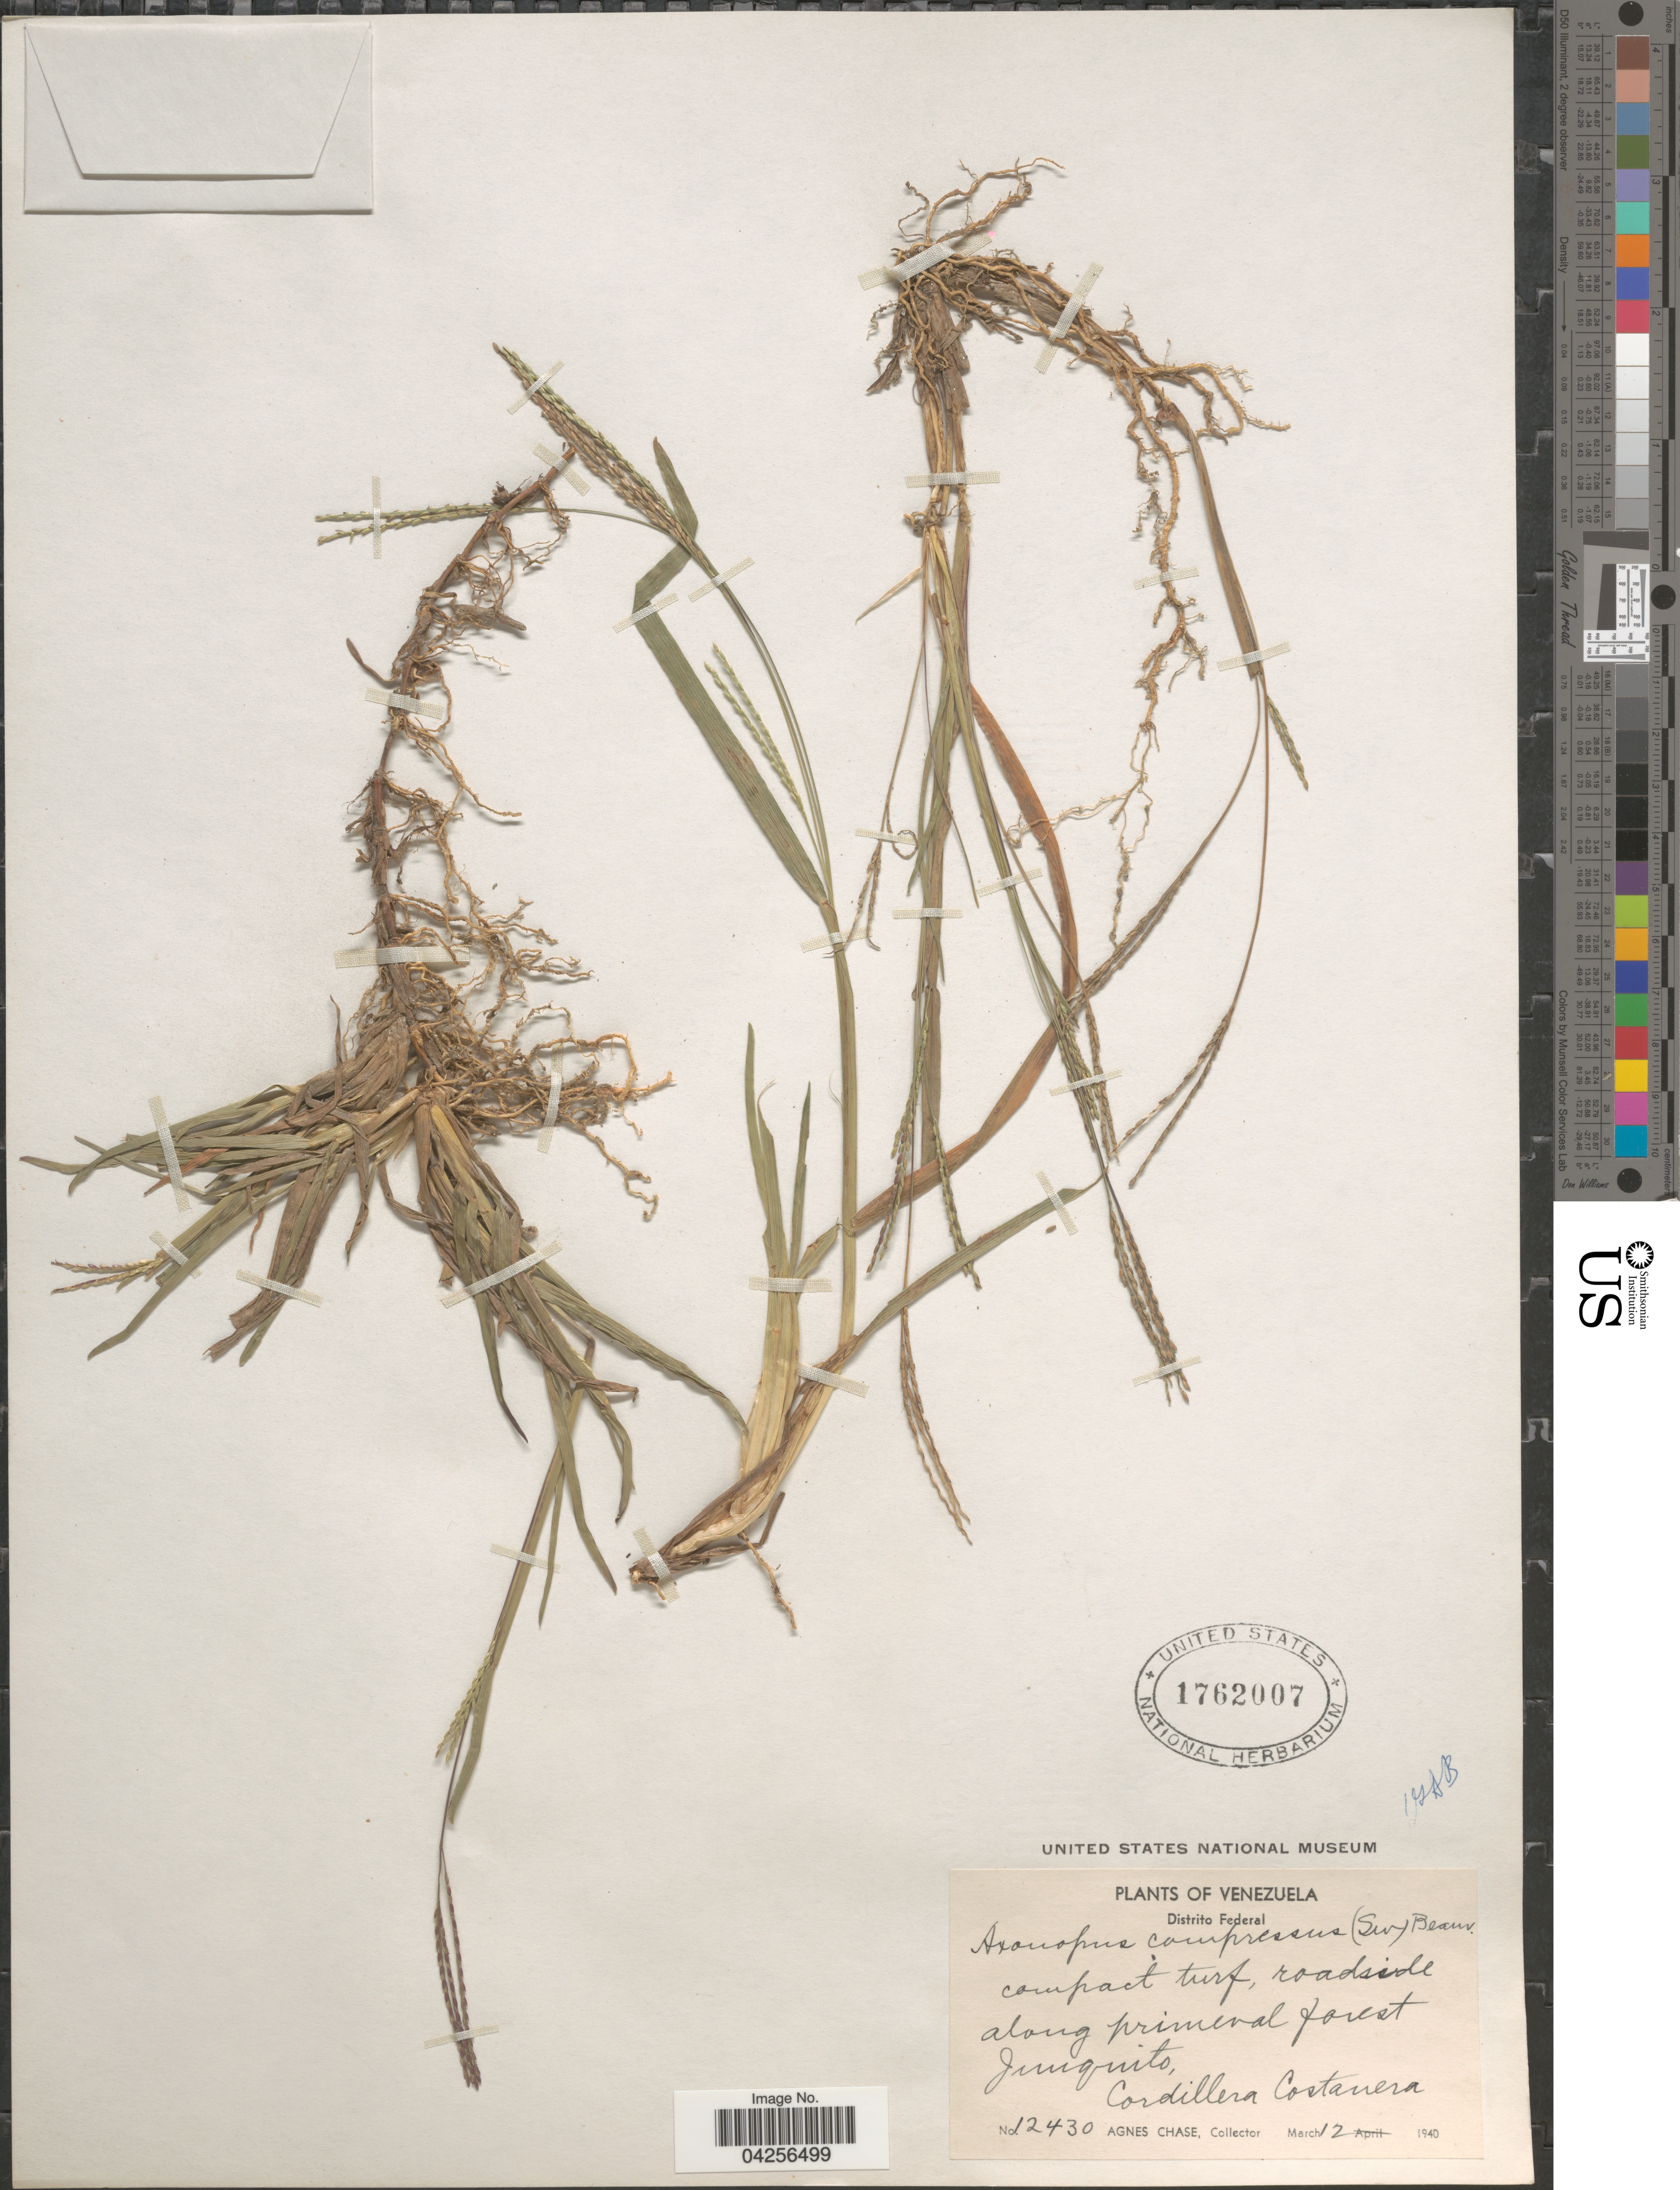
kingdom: Plantae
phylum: Tracheophyta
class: Liliopsida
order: Poales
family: Poaceae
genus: Axonopus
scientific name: Axonopus compressus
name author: (Sw.) P. Beauv.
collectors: A. Chase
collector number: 12430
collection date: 1940-03-12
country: Venezuela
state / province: Distrito Federal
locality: Compact turf, roadside along primeral forest. Junquito, Cordillera Costanera.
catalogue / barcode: US 1762007